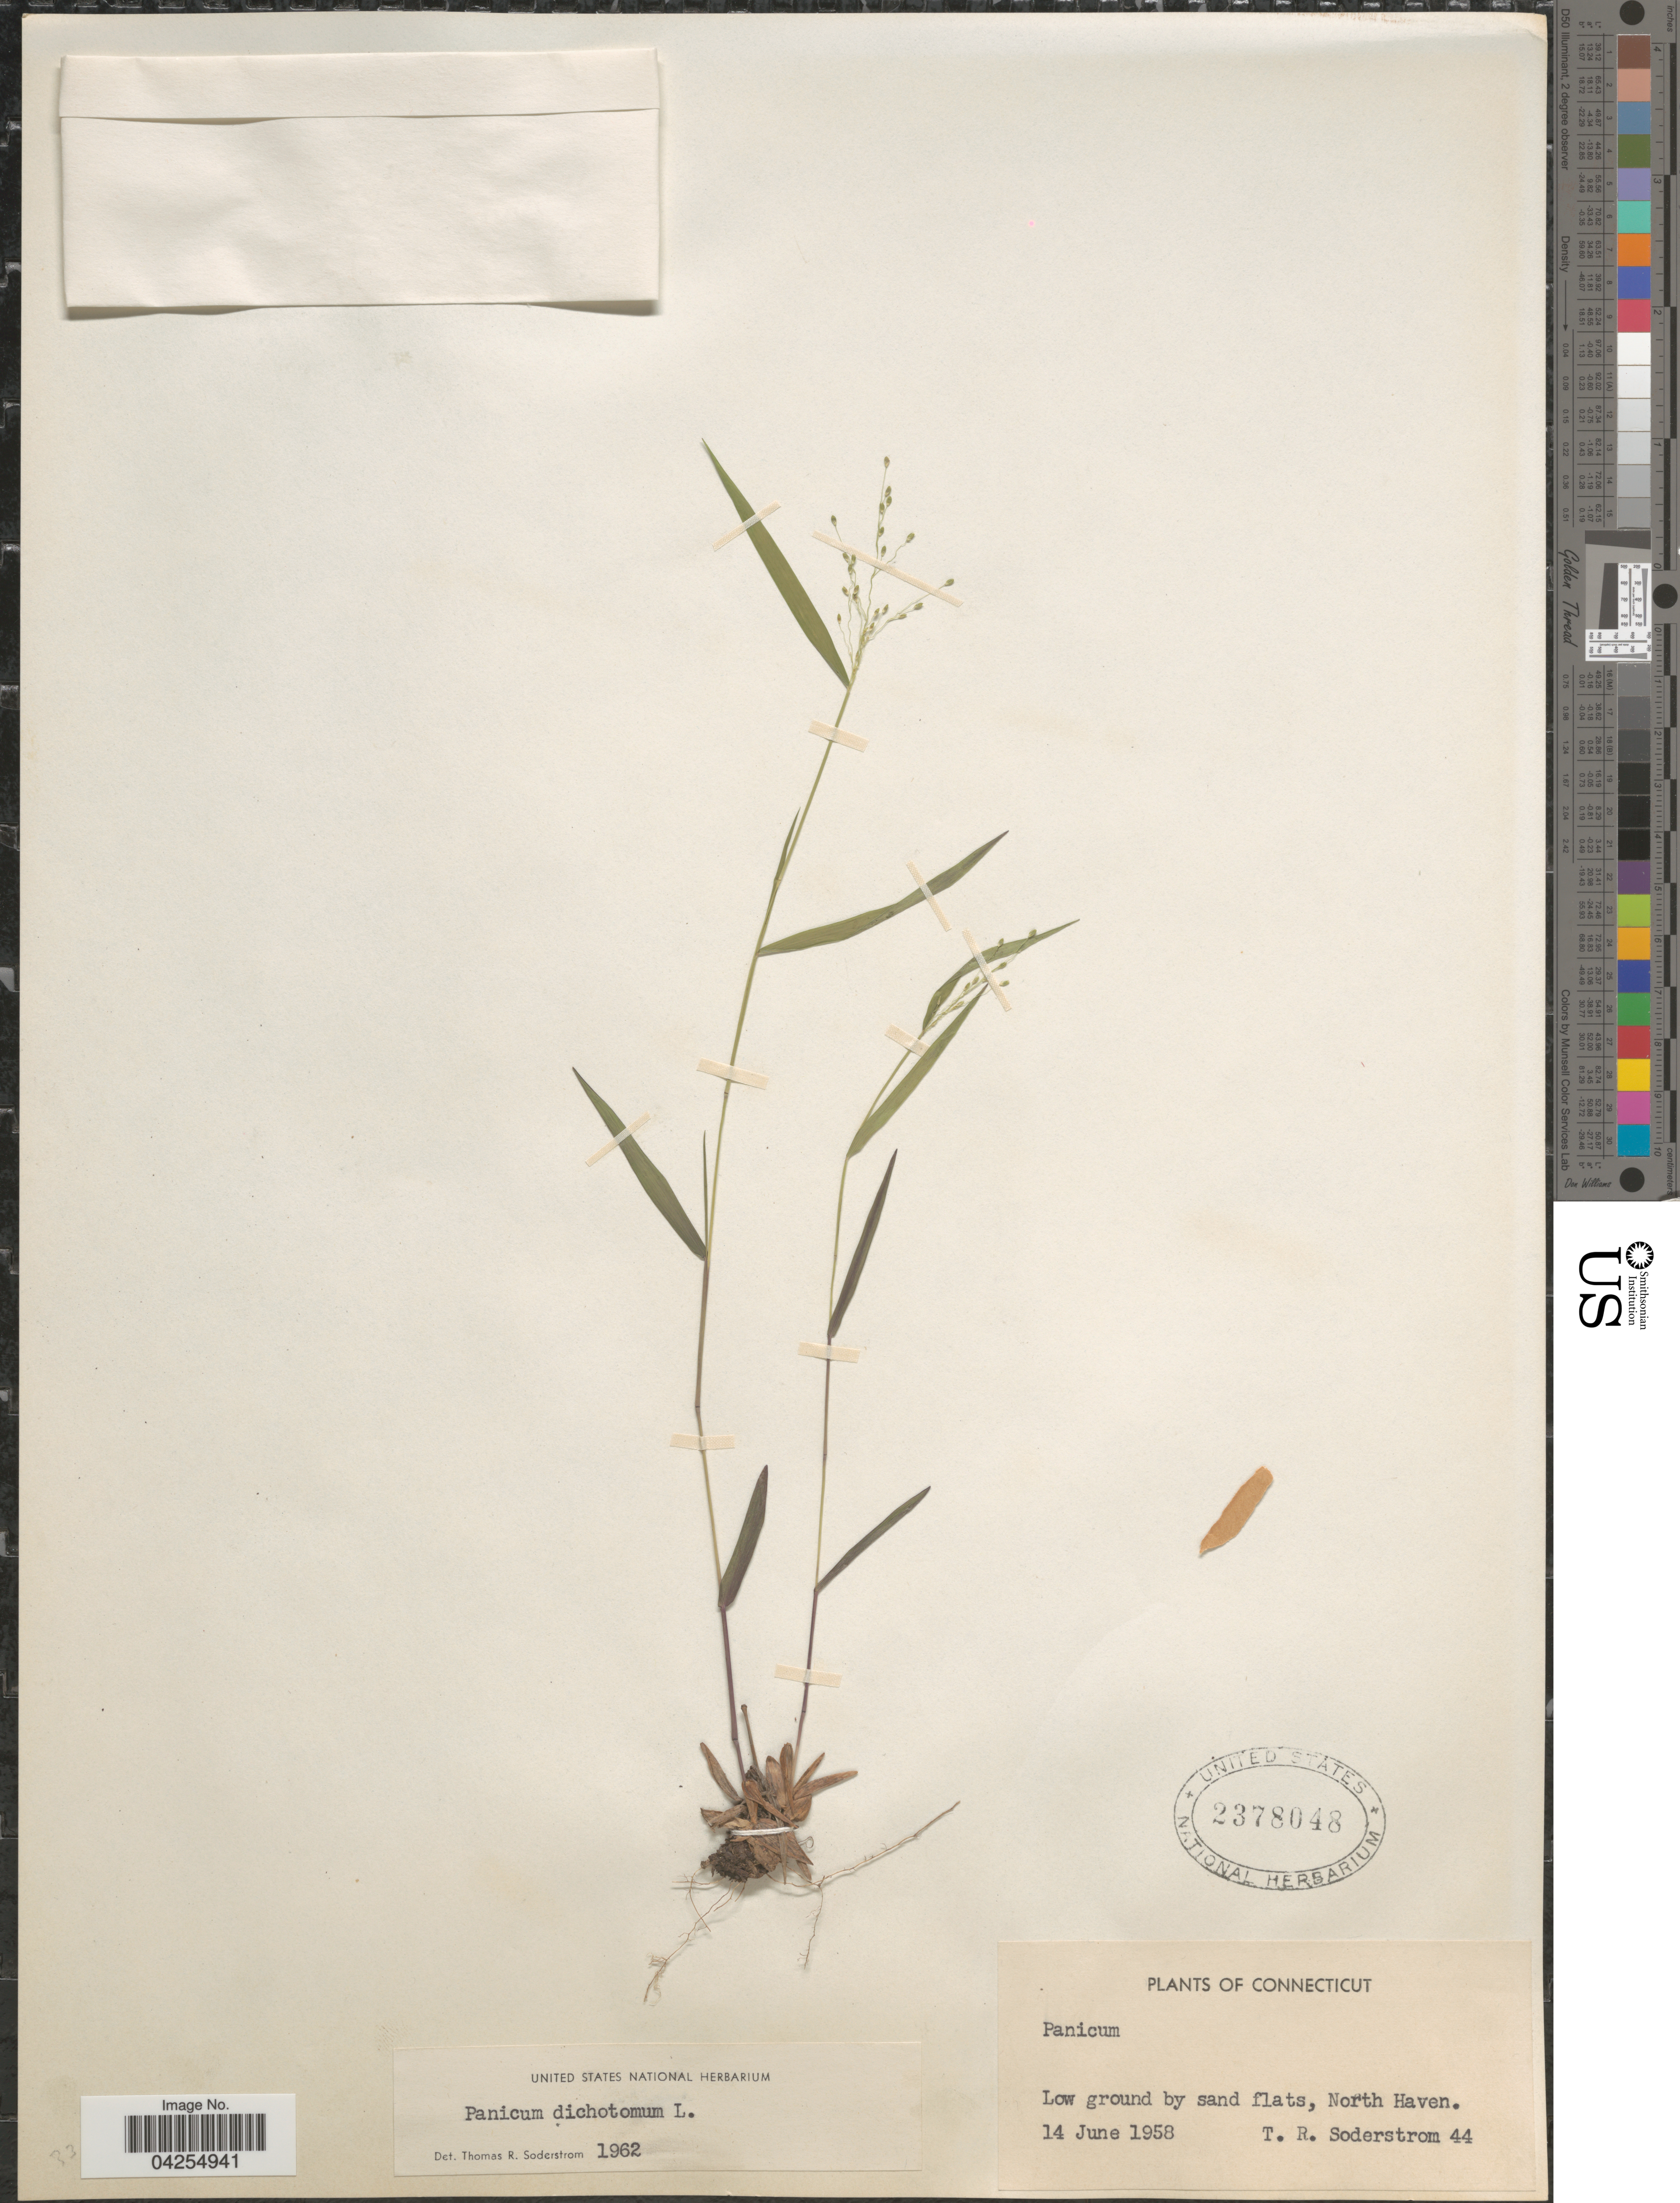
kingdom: Plantae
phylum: Tracheophyta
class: Liliopsida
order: Poales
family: Poaceae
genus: Dichanthelium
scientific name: Dichanthelium dichotomum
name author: (L.) Gould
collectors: T. R. Soderstrom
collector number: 44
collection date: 1958-06-14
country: United States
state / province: Connecticut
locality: North Haven.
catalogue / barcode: US 2378048